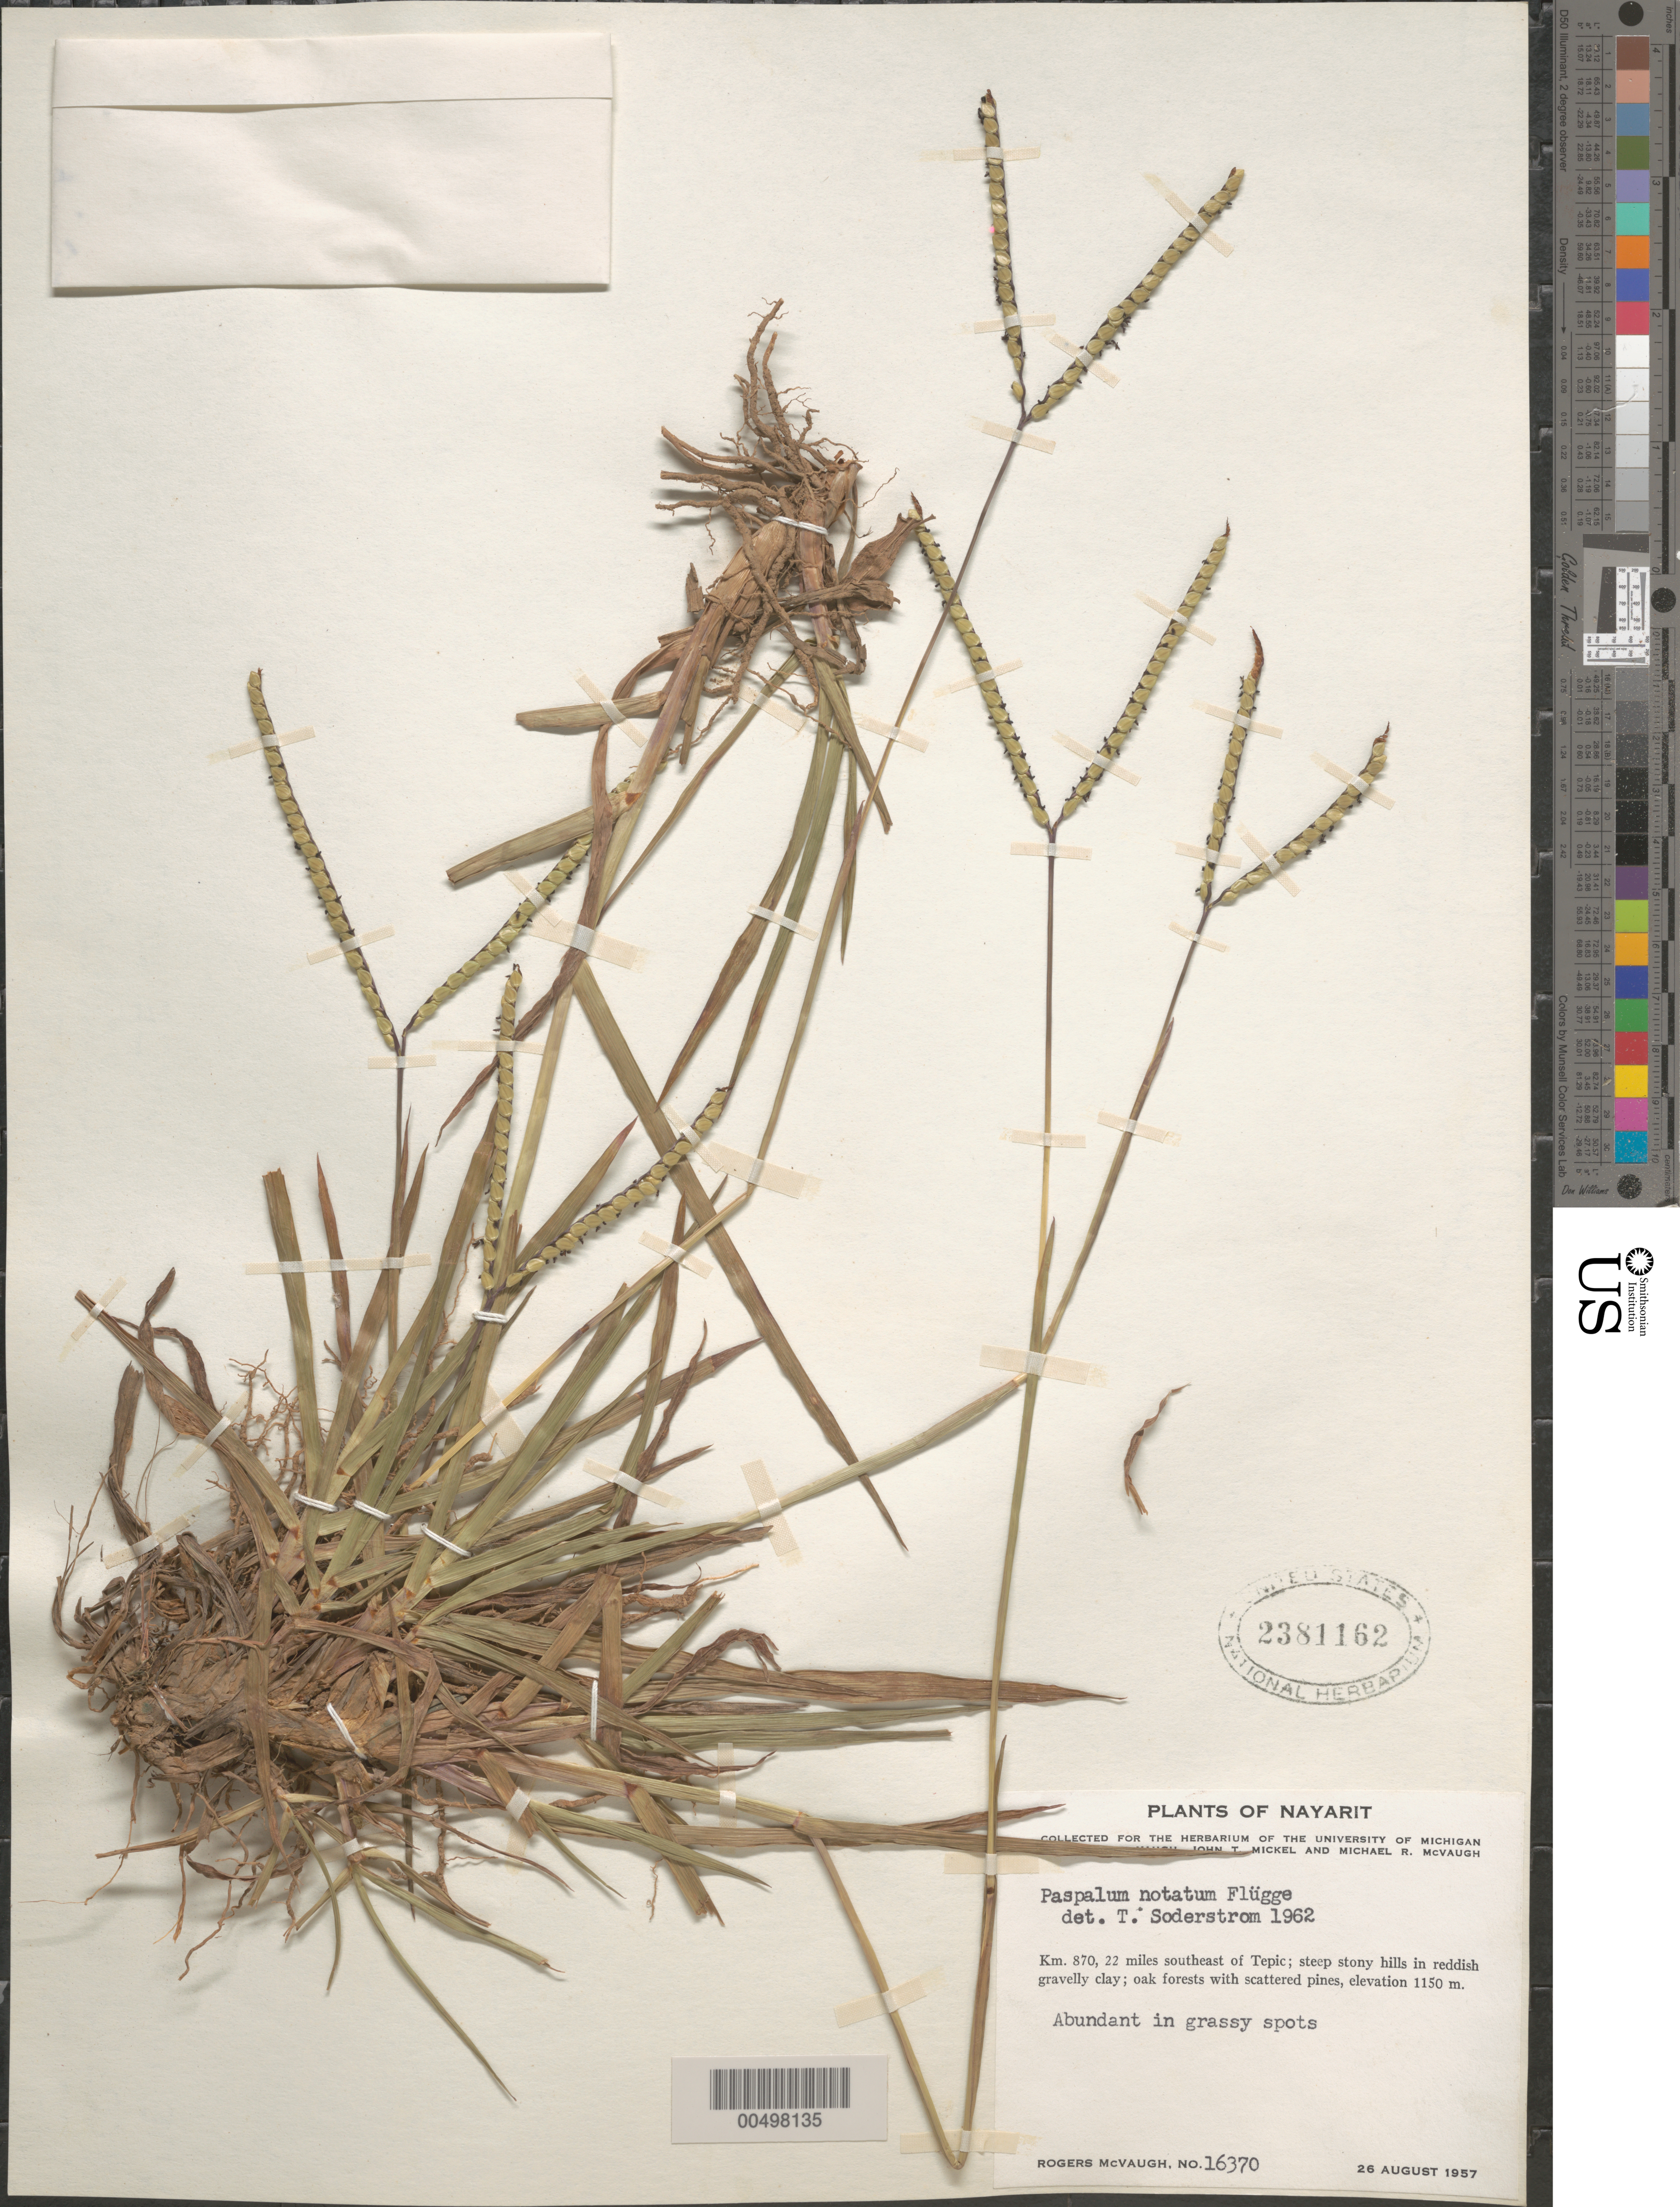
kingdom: Plantae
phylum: Tracheophyta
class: Liliopsida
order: Poales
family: Poaceae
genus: Paspalum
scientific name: Paspalum notatum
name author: Flüggé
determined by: Soderstrom, T. R.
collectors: R. McVaugh, J. T. Mickel & M. R. McVaugh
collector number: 16370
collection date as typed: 26 Aug 1957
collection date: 1957-08-26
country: Mexico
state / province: Nayarit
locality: Km 870, 22 mi SE of Tepic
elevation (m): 1150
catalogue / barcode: US 2381162